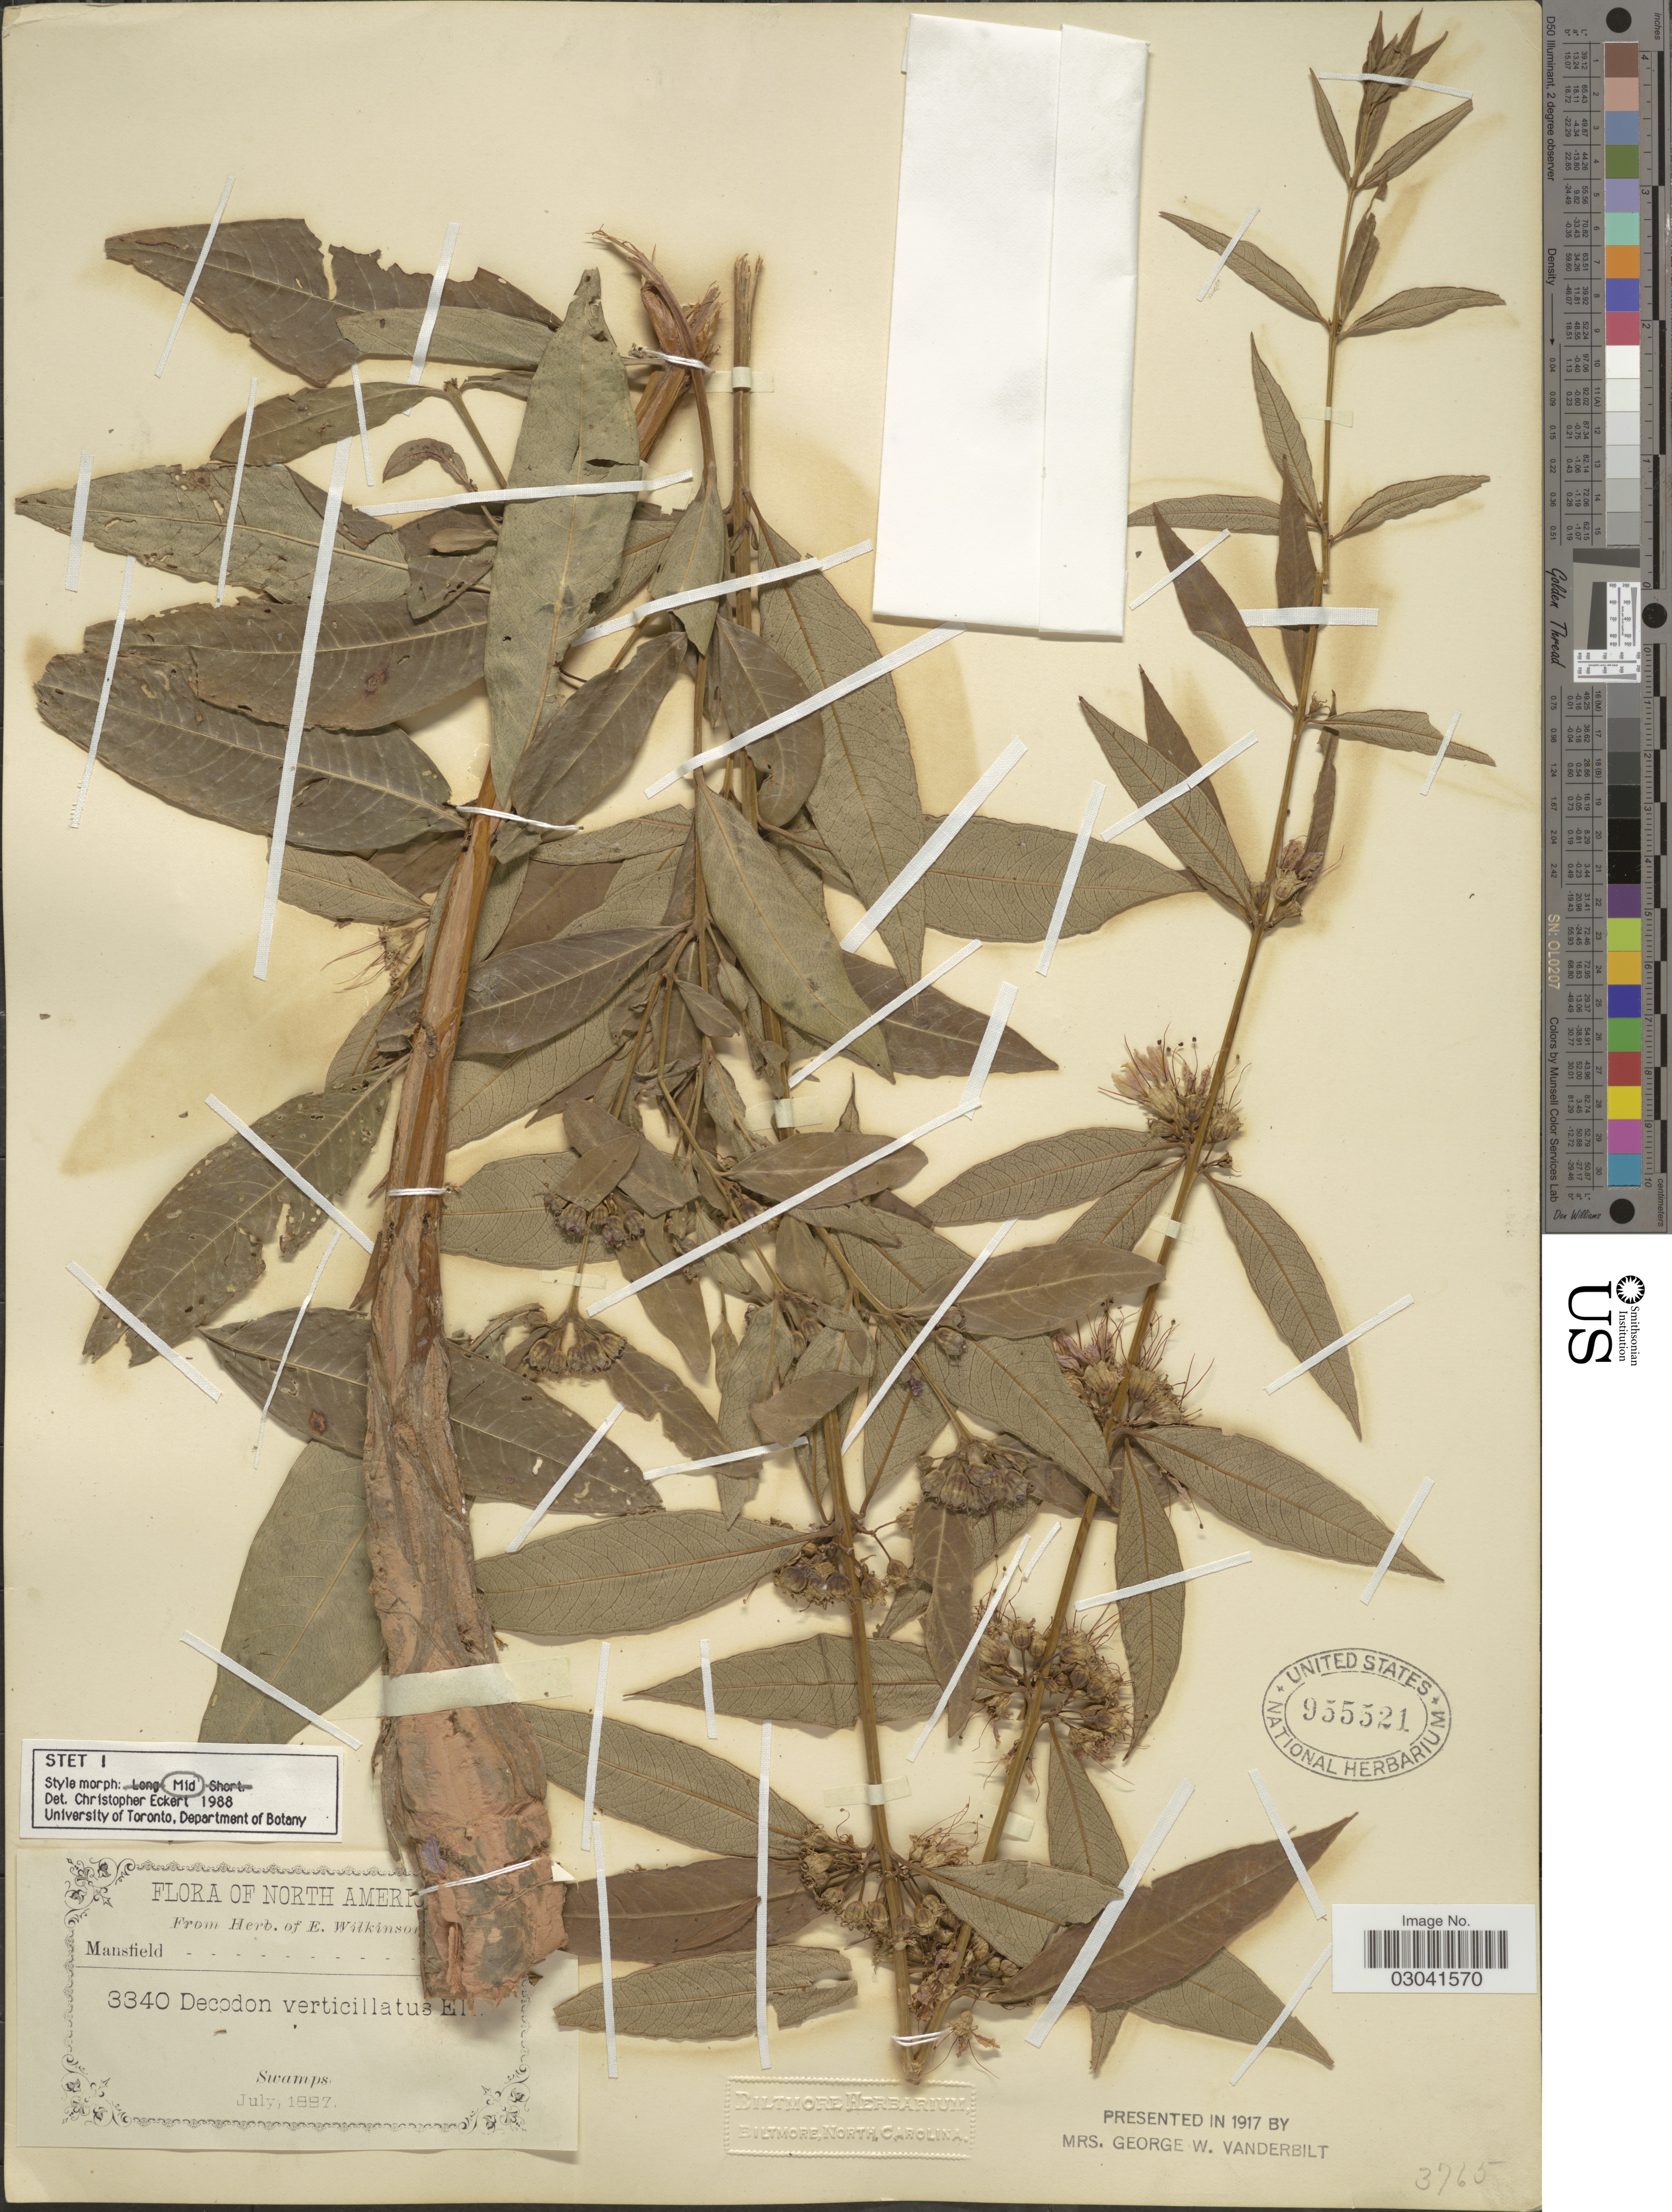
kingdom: Plantae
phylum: Tracheophyta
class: Magnoliopsida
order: Myrtales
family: Lythraceae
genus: Decodon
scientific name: Decodon verticillatus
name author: (L.) Elliott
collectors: ex herb. E. Wilkinson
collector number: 3340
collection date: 1887-07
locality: Mansfield. Swamps.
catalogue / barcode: US 955521